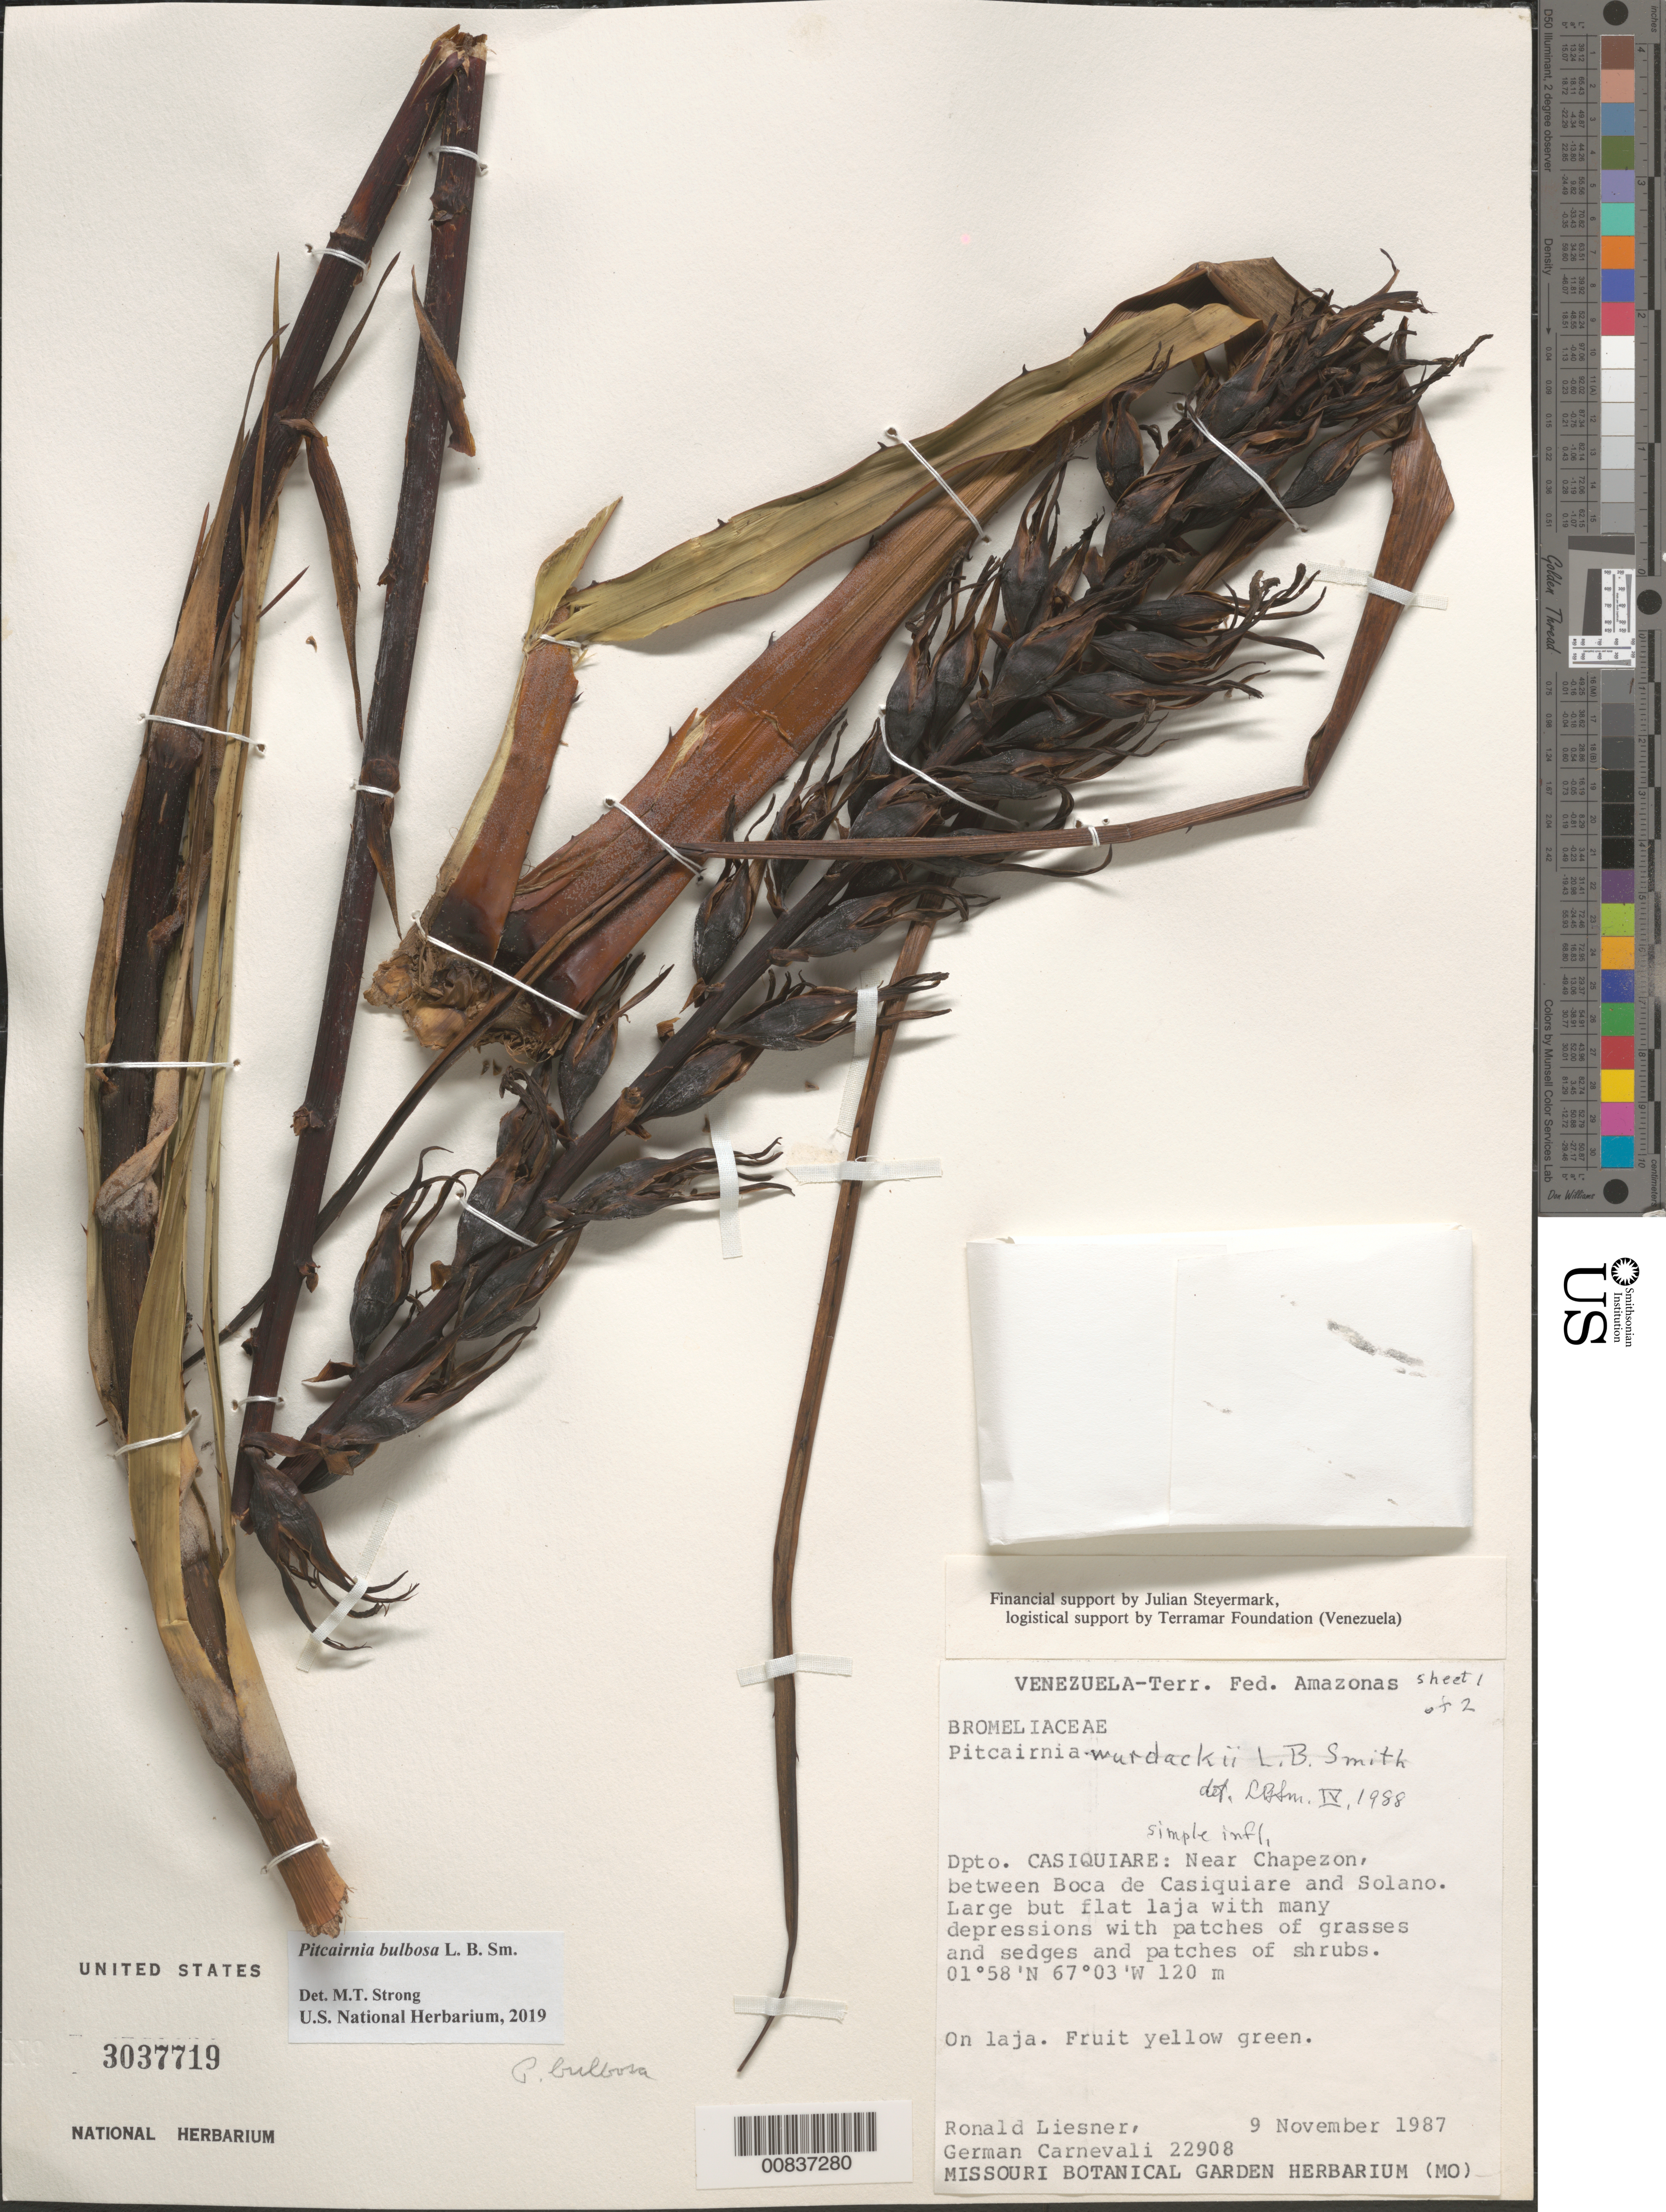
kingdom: Plantae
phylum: Tracheophyta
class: Liliopsida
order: Poales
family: Bromeliaceae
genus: Pitcairnia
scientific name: Pitcairnia bulbosa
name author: L.B. Sm.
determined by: Smith, Lyman B., (US), NMNH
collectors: R. L. Liesner & G. Carnevali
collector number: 22908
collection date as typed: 9-Nov-87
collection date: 1987-11-09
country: Venezuela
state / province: Amazonas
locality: Chapezon, near, between Boca de Casiquiare and Solano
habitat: Large but flat laja with many depressions with patches of grasses and sedges and patches of shrubs; on laja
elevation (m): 120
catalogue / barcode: US 3037719